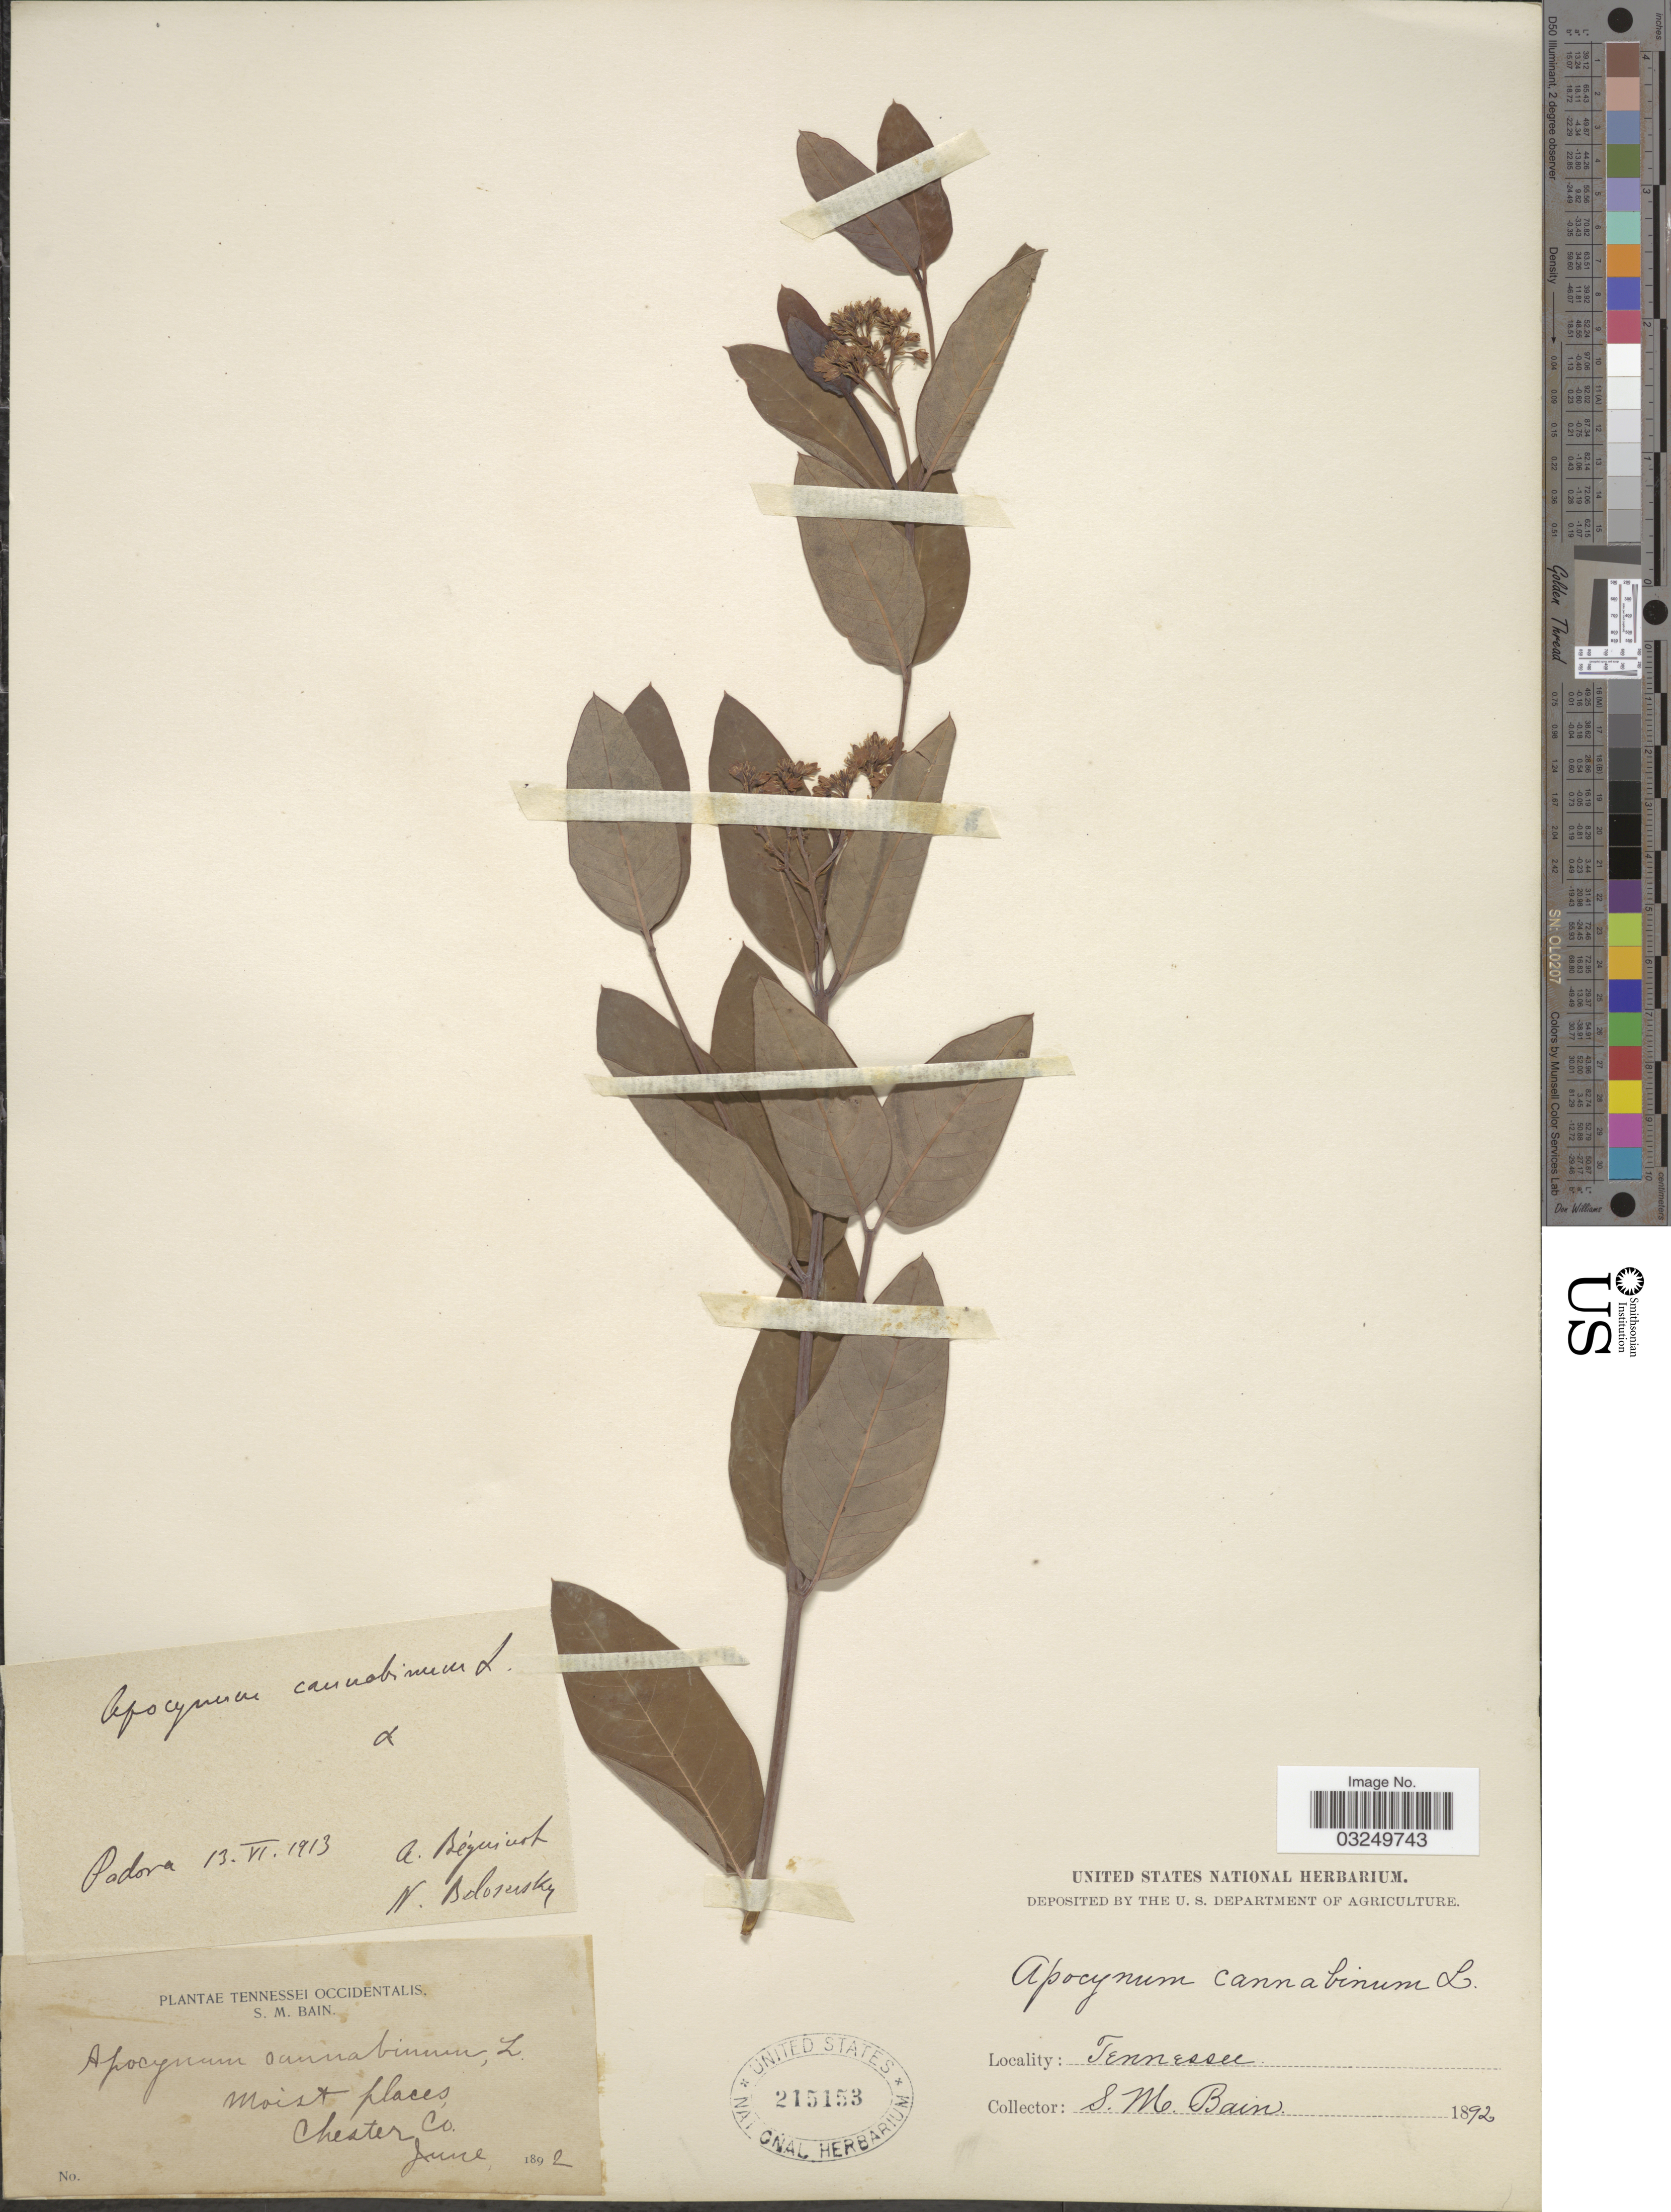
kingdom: Plantae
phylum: Tracheophyta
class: Magnoliopsida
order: Gentianales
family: Apocynaceae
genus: Apocynum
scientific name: Apocynum cannabinum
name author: L.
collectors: S. M. Bain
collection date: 1892-06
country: United States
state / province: Tennessee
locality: Chester Co.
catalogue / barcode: US 215153